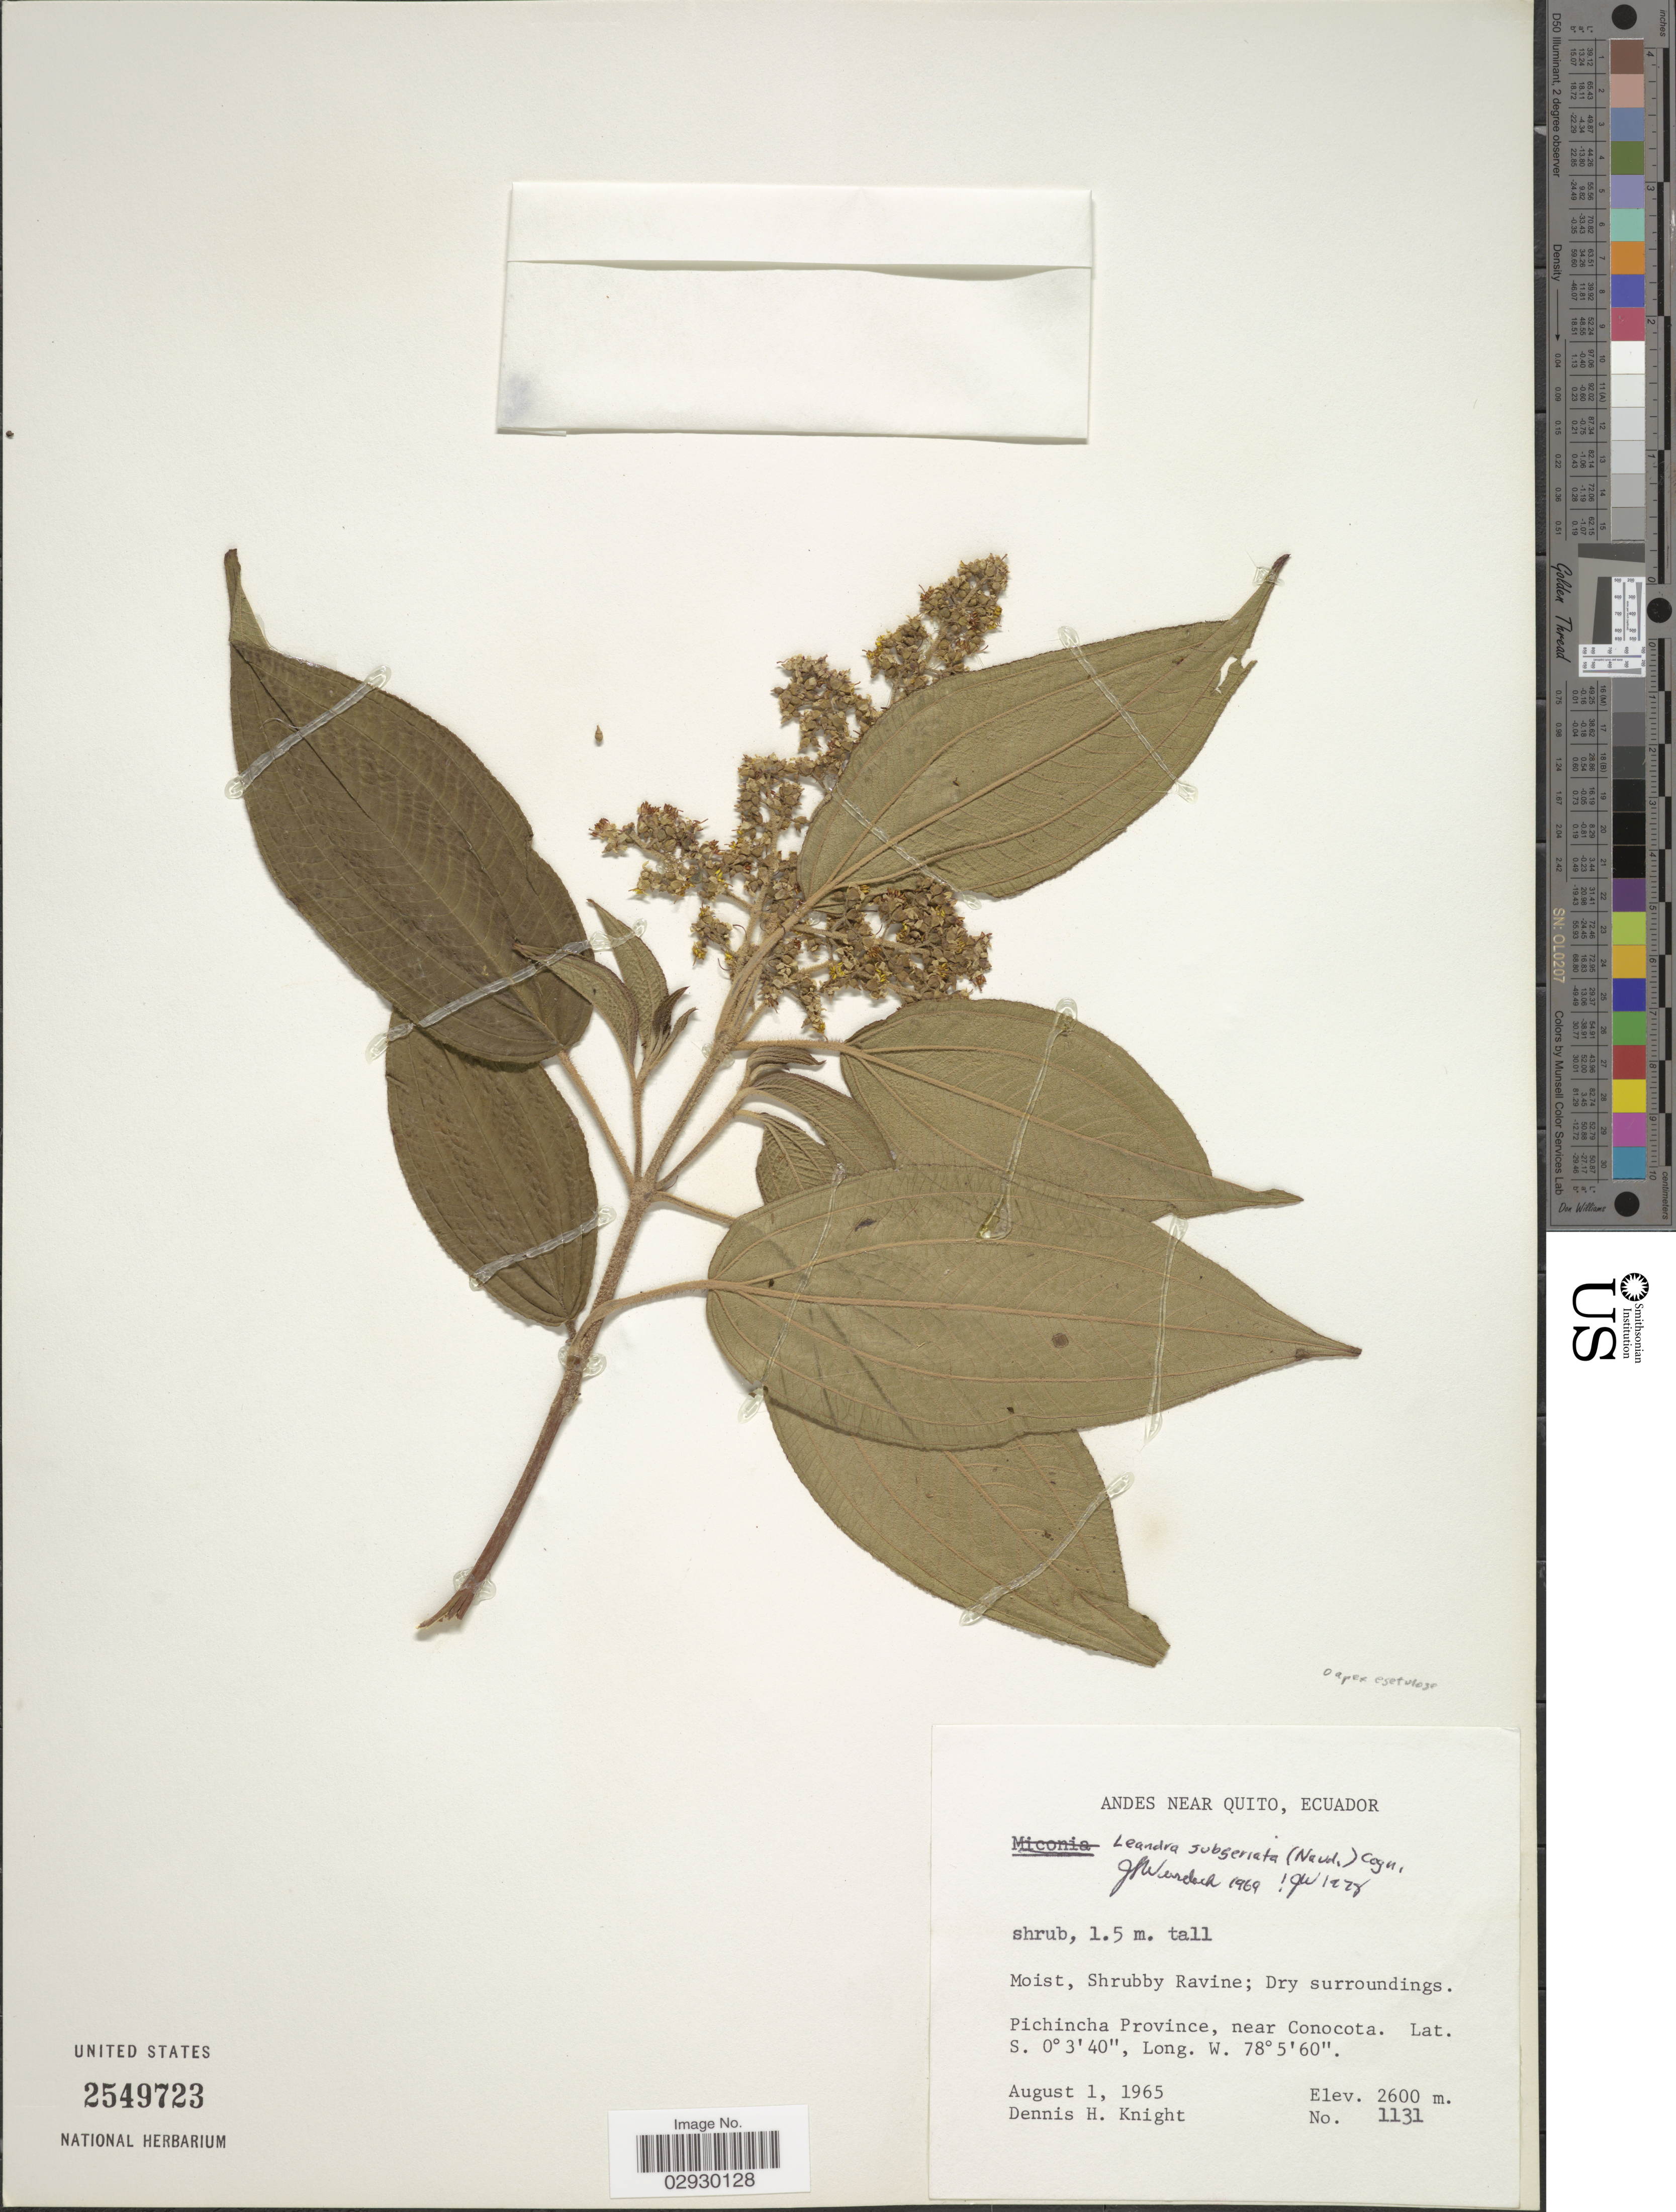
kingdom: Plantae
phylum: Tracheophyta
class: Magnoliopsida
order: Myrtales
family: Melastomataceae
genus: Leandra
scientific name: Leandra subseriata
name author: (Naudin) Cogn.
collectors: D. Knight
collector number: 1131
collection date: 1965-08-01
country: Ecuador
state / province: Pichincha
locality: Andes near Quito. Moist, Shrubby Ravine. Near Conocota.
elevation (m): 2600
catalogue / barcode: US 2549723